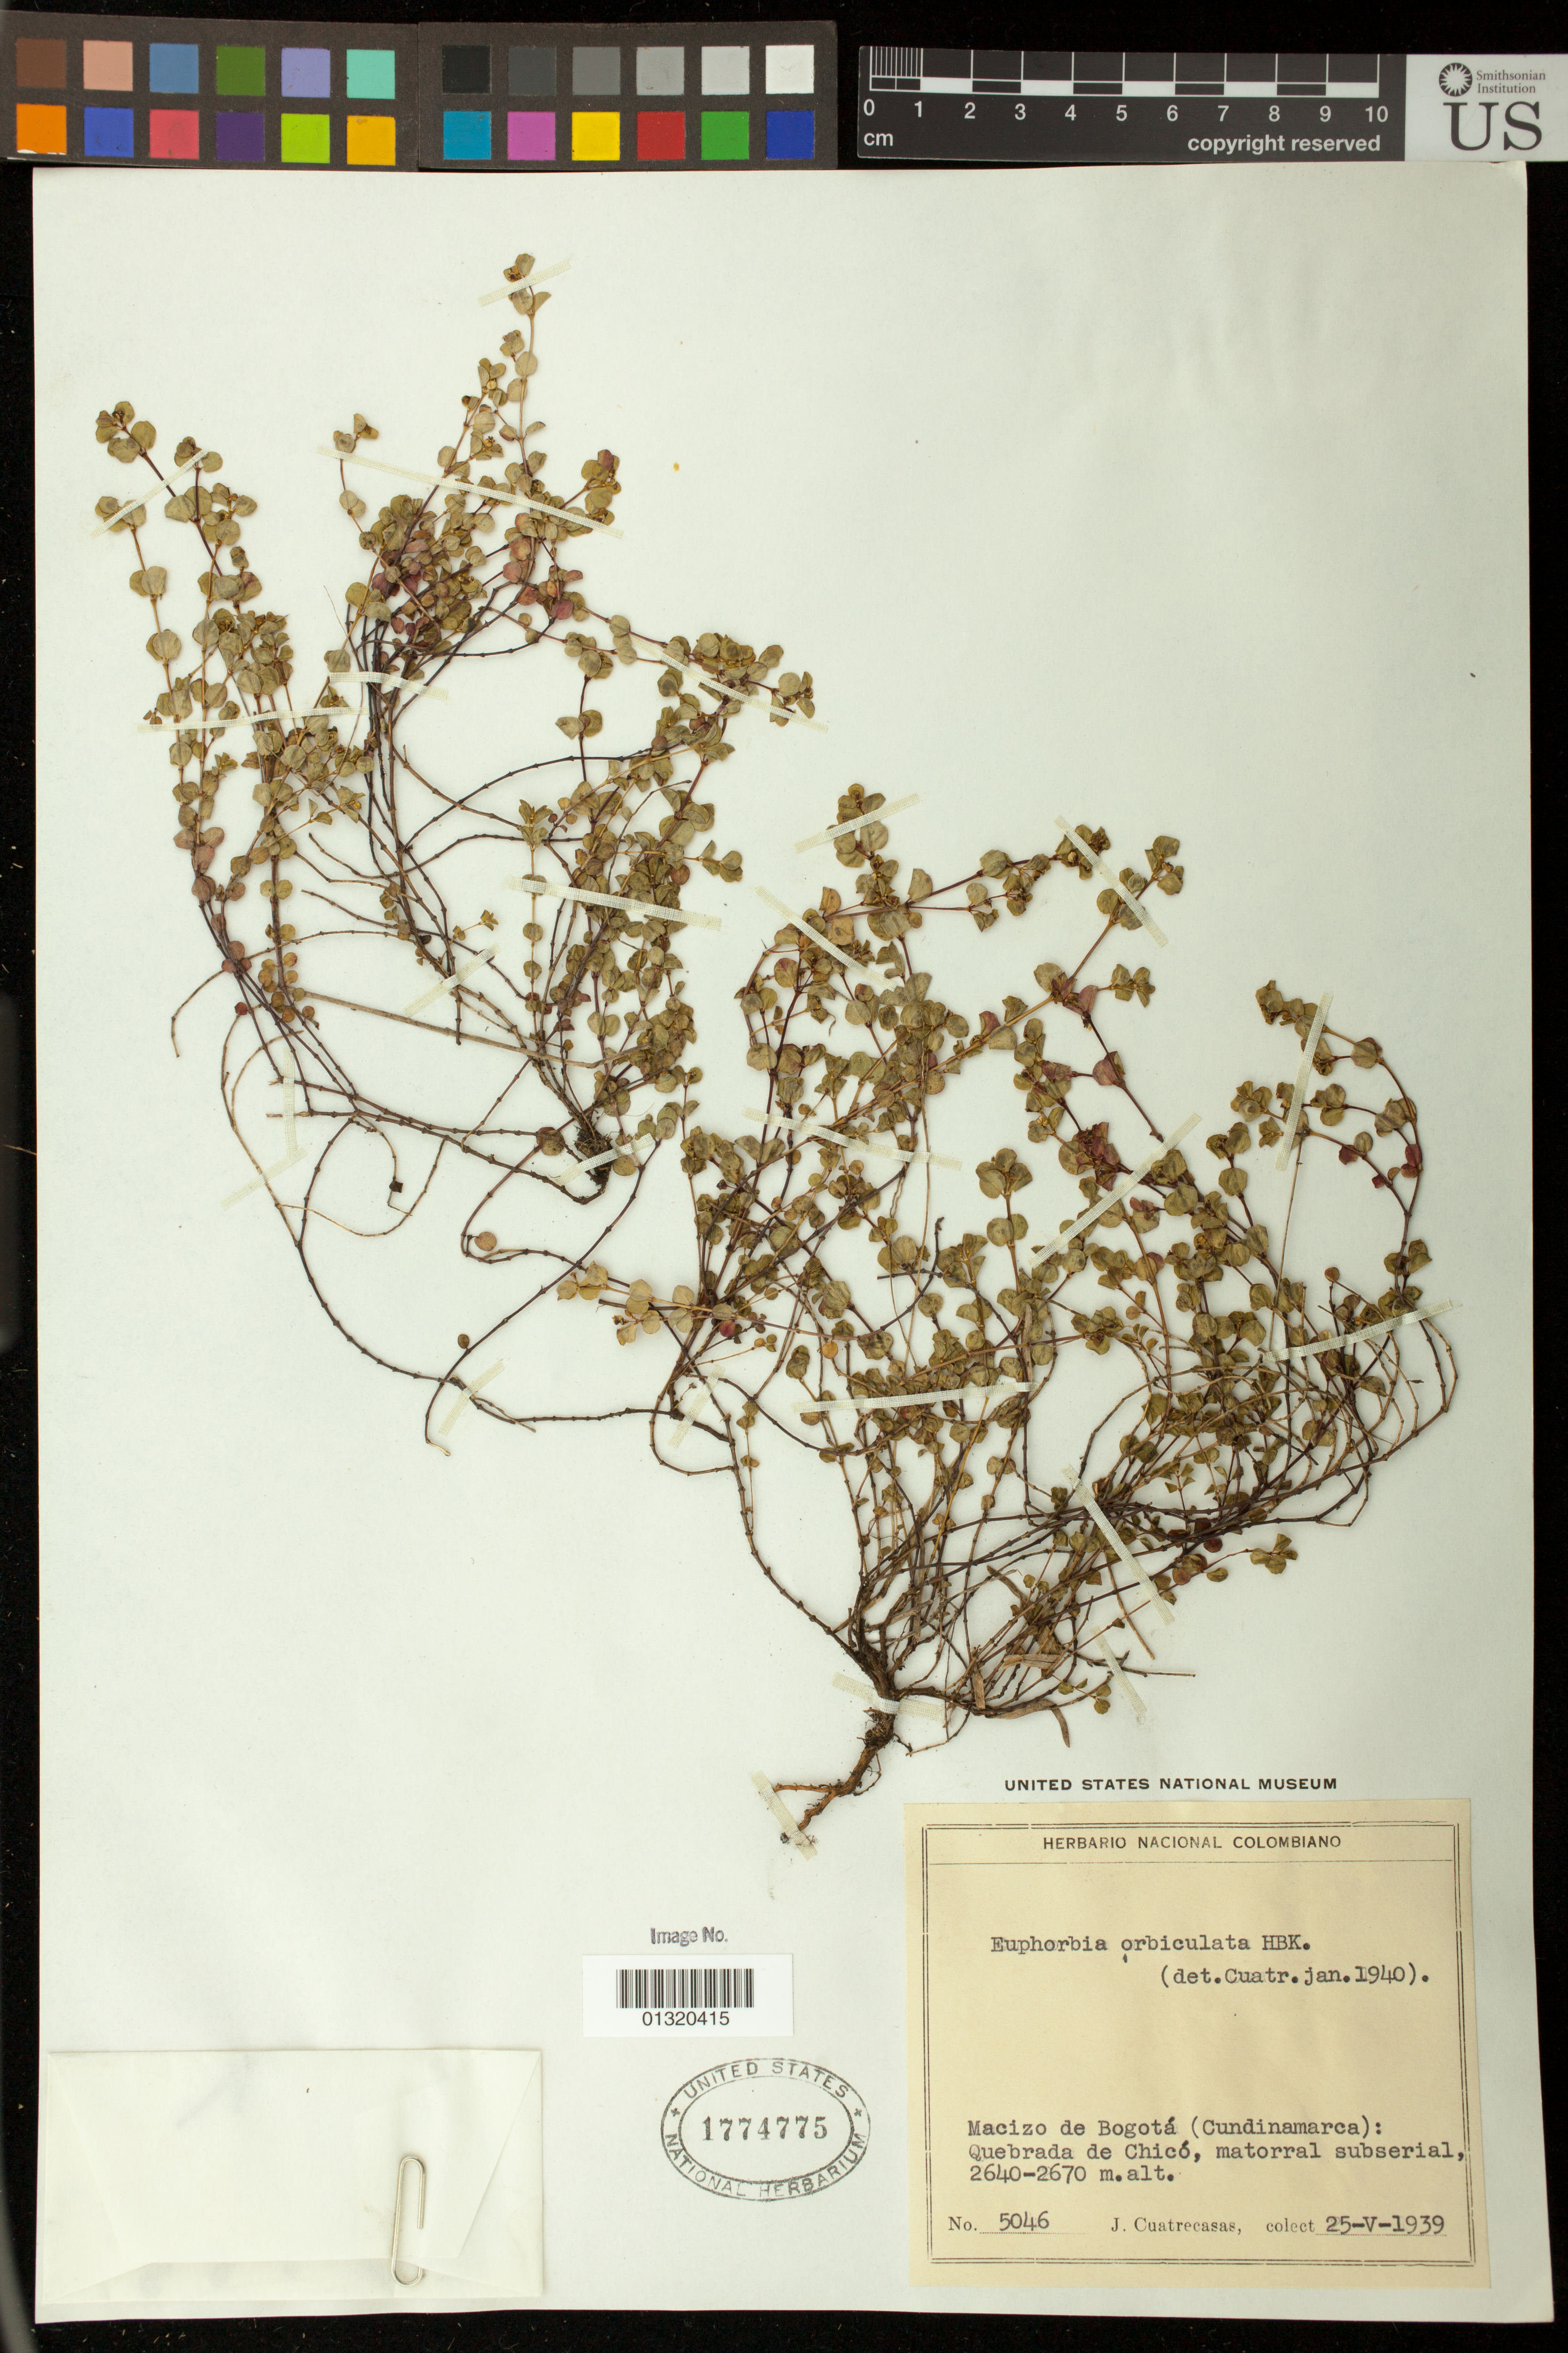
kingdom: Plantae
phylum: Tracheophyta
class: Magnoliopsida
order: Malpighiales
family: Euphorbiaceae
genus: Euphorbia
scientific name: Euphorbia orbiculata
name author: Kunth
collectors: J. Cuatrecasas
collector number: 5046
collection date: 1939-05-25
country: Colombia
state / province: Cundinamarca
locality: Macizo de Bogota, Quebrada de Chico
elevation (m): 2640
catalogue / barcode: US 1774775